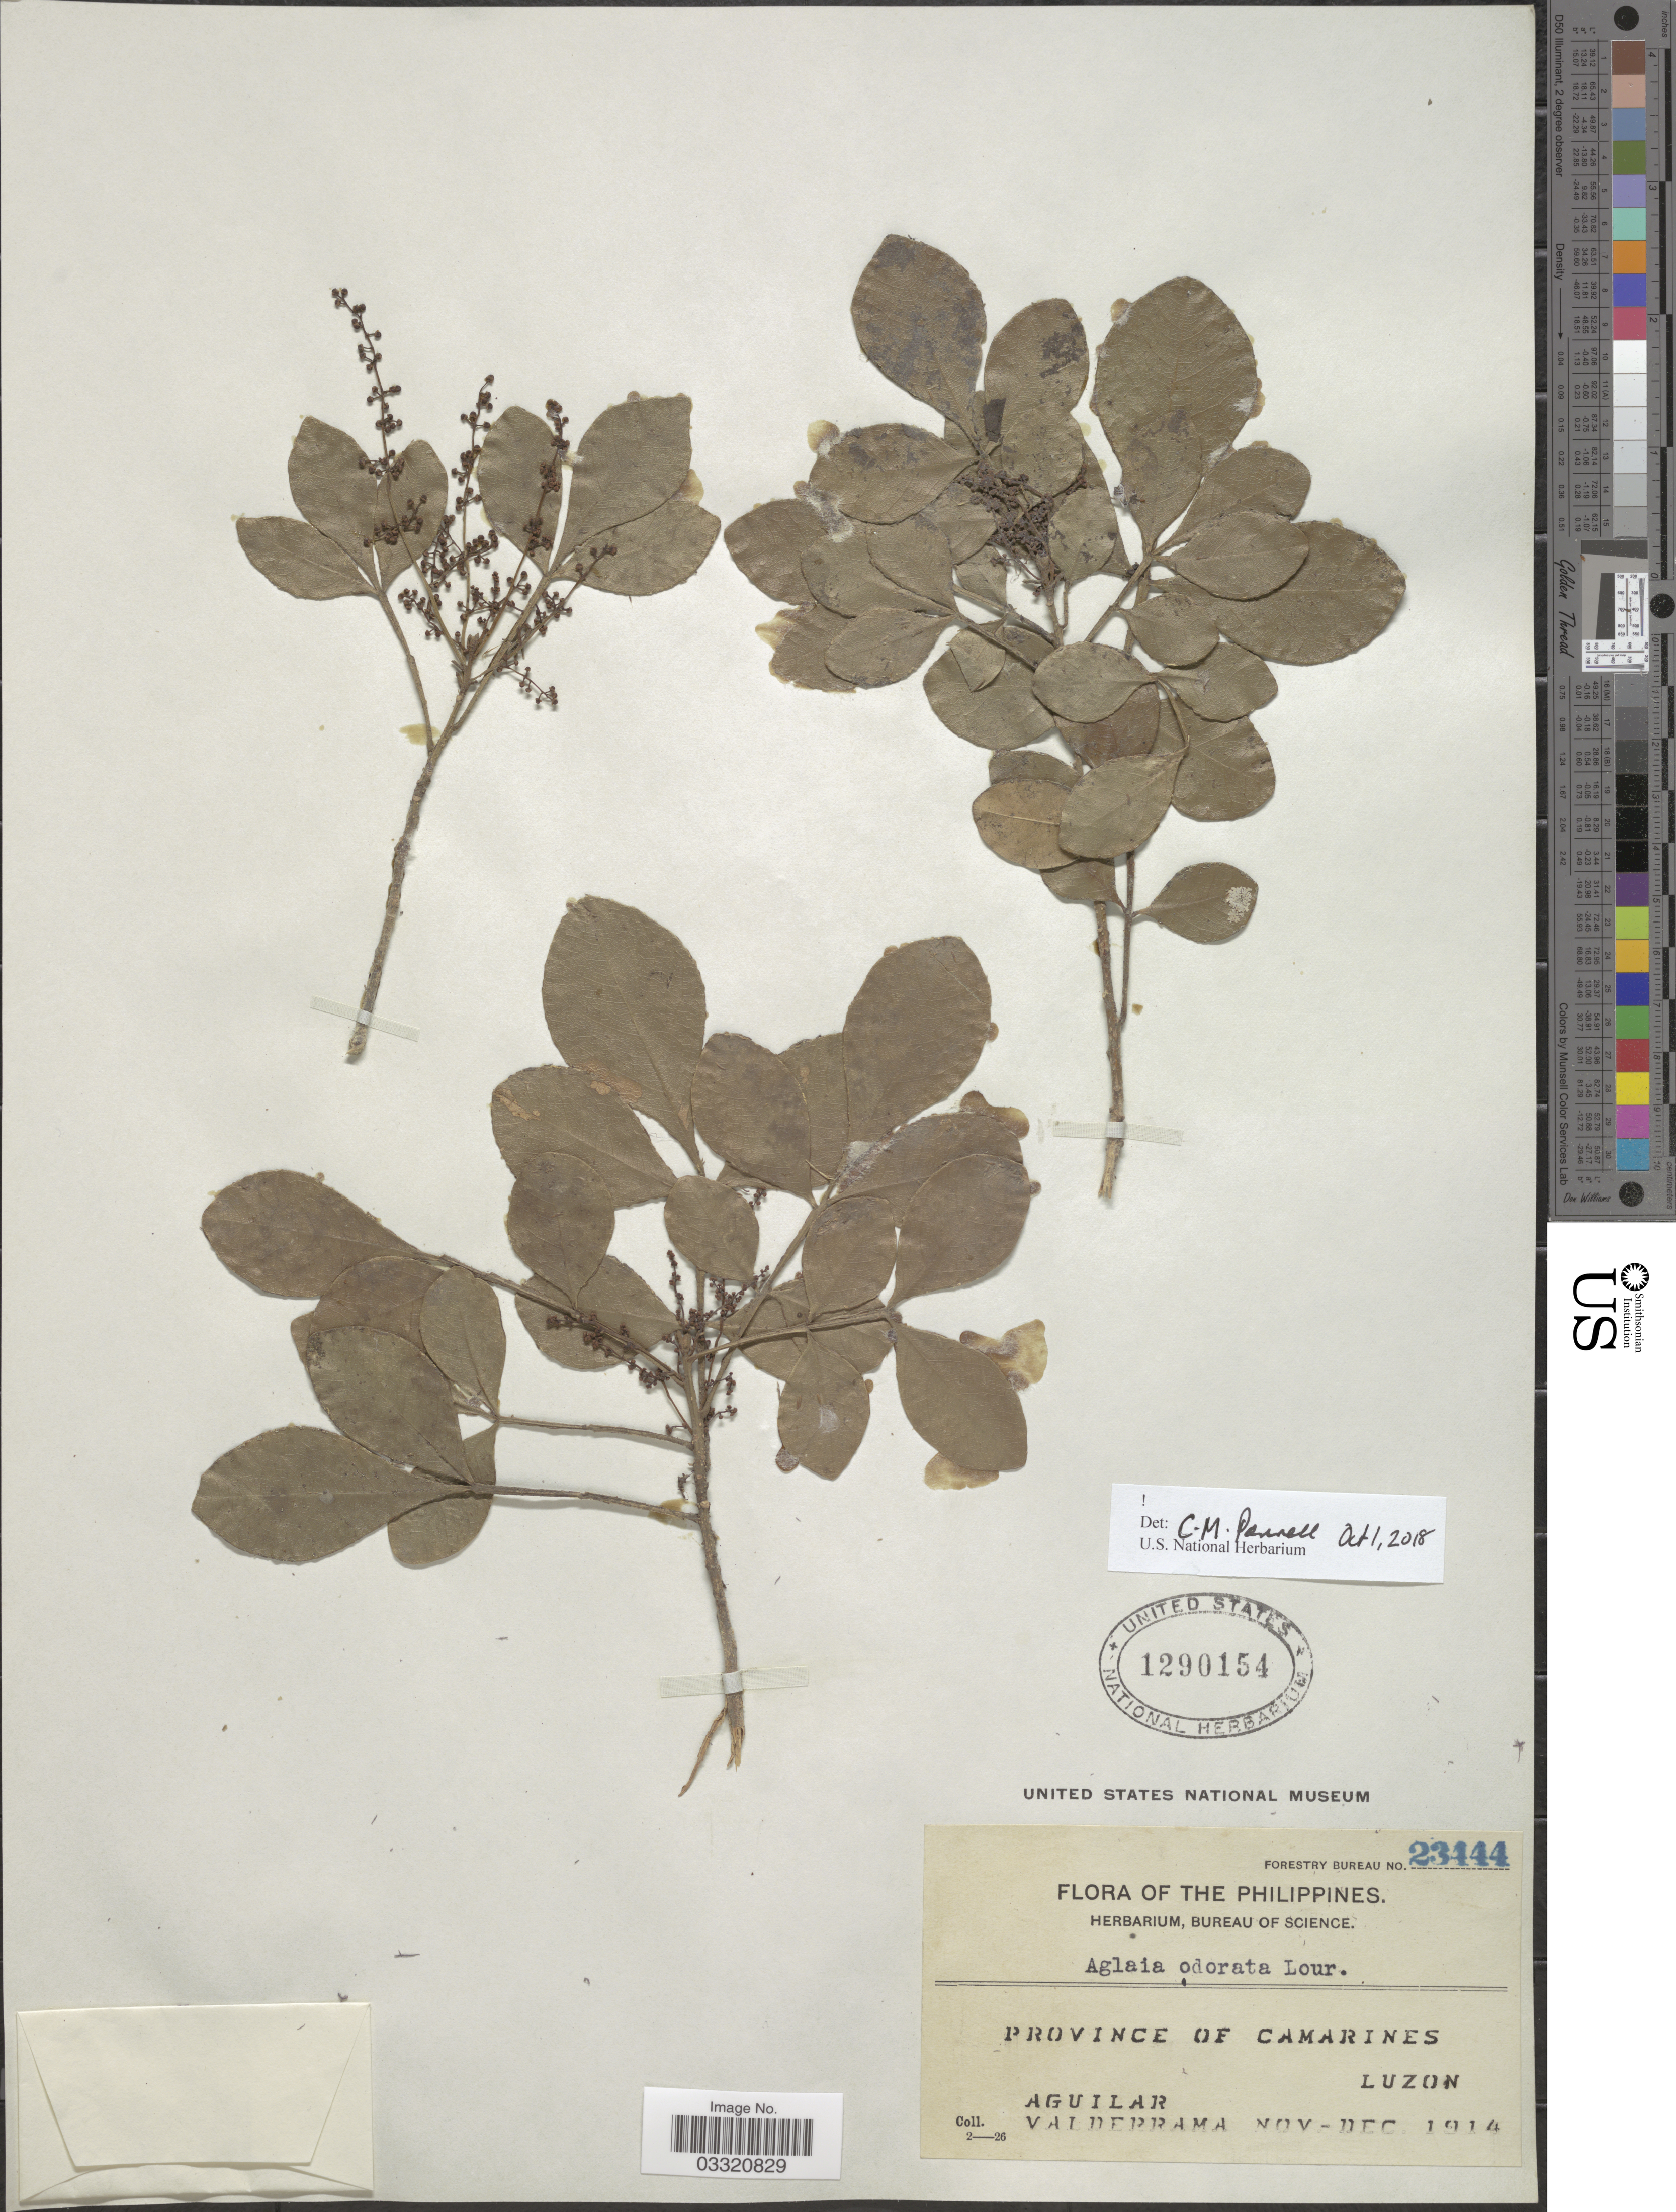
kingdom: Plantae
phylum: Tracheophyta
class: Magnoliopsida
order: Sapindales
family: Meliaceae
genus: Aglaia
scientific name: Aglaia odorata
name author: Lour.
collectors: -. Aguilar & -. Valderrama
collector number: Forestry Bureau 23444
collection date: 1914-11/1914-12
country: Philippines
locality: Province of Camarines, Luzon.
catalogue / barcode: US 1290154